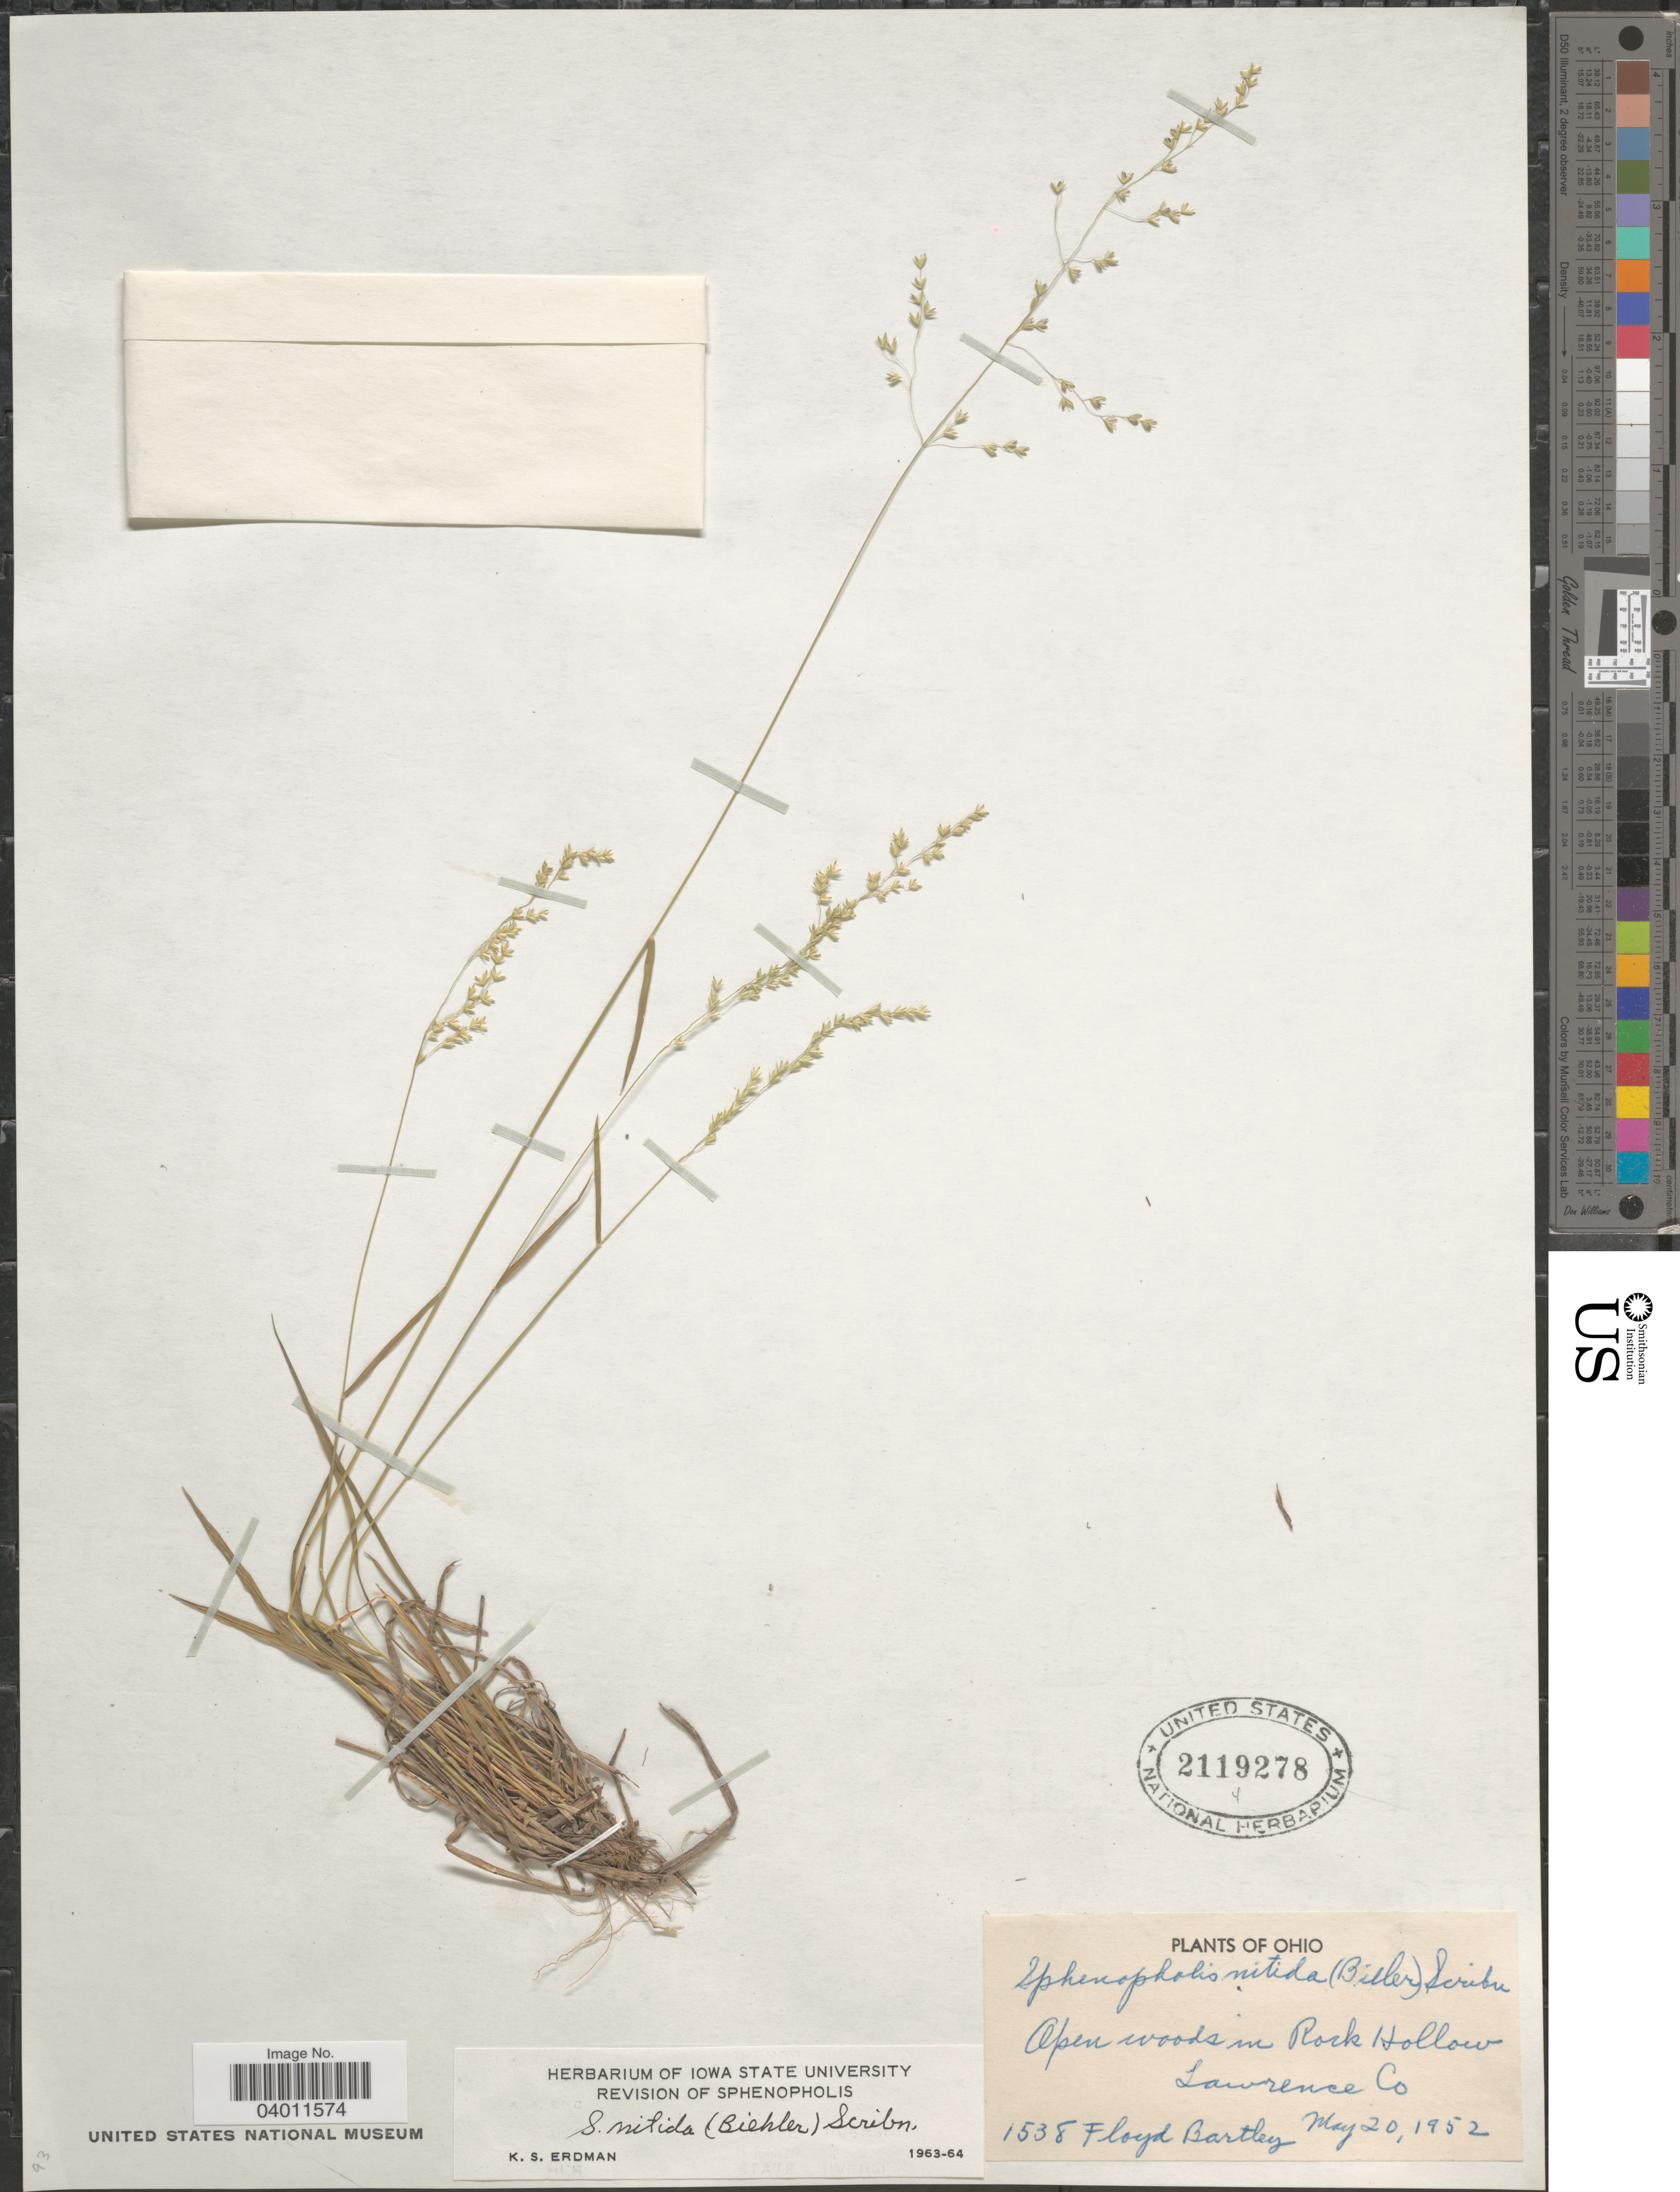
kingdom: Plantae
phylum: Tracheophyta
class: Liliopsida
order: Poales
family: Poaceae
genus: Sphenopholis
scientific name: Sphenopholis nitida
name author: (Biehler) Scribn.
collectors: F. Bartley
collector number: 1538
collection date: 1952-05-20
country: United States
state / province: Ohio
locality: Open woods in Rock Hollow. Lawrence Co.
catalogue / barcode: US 2119278